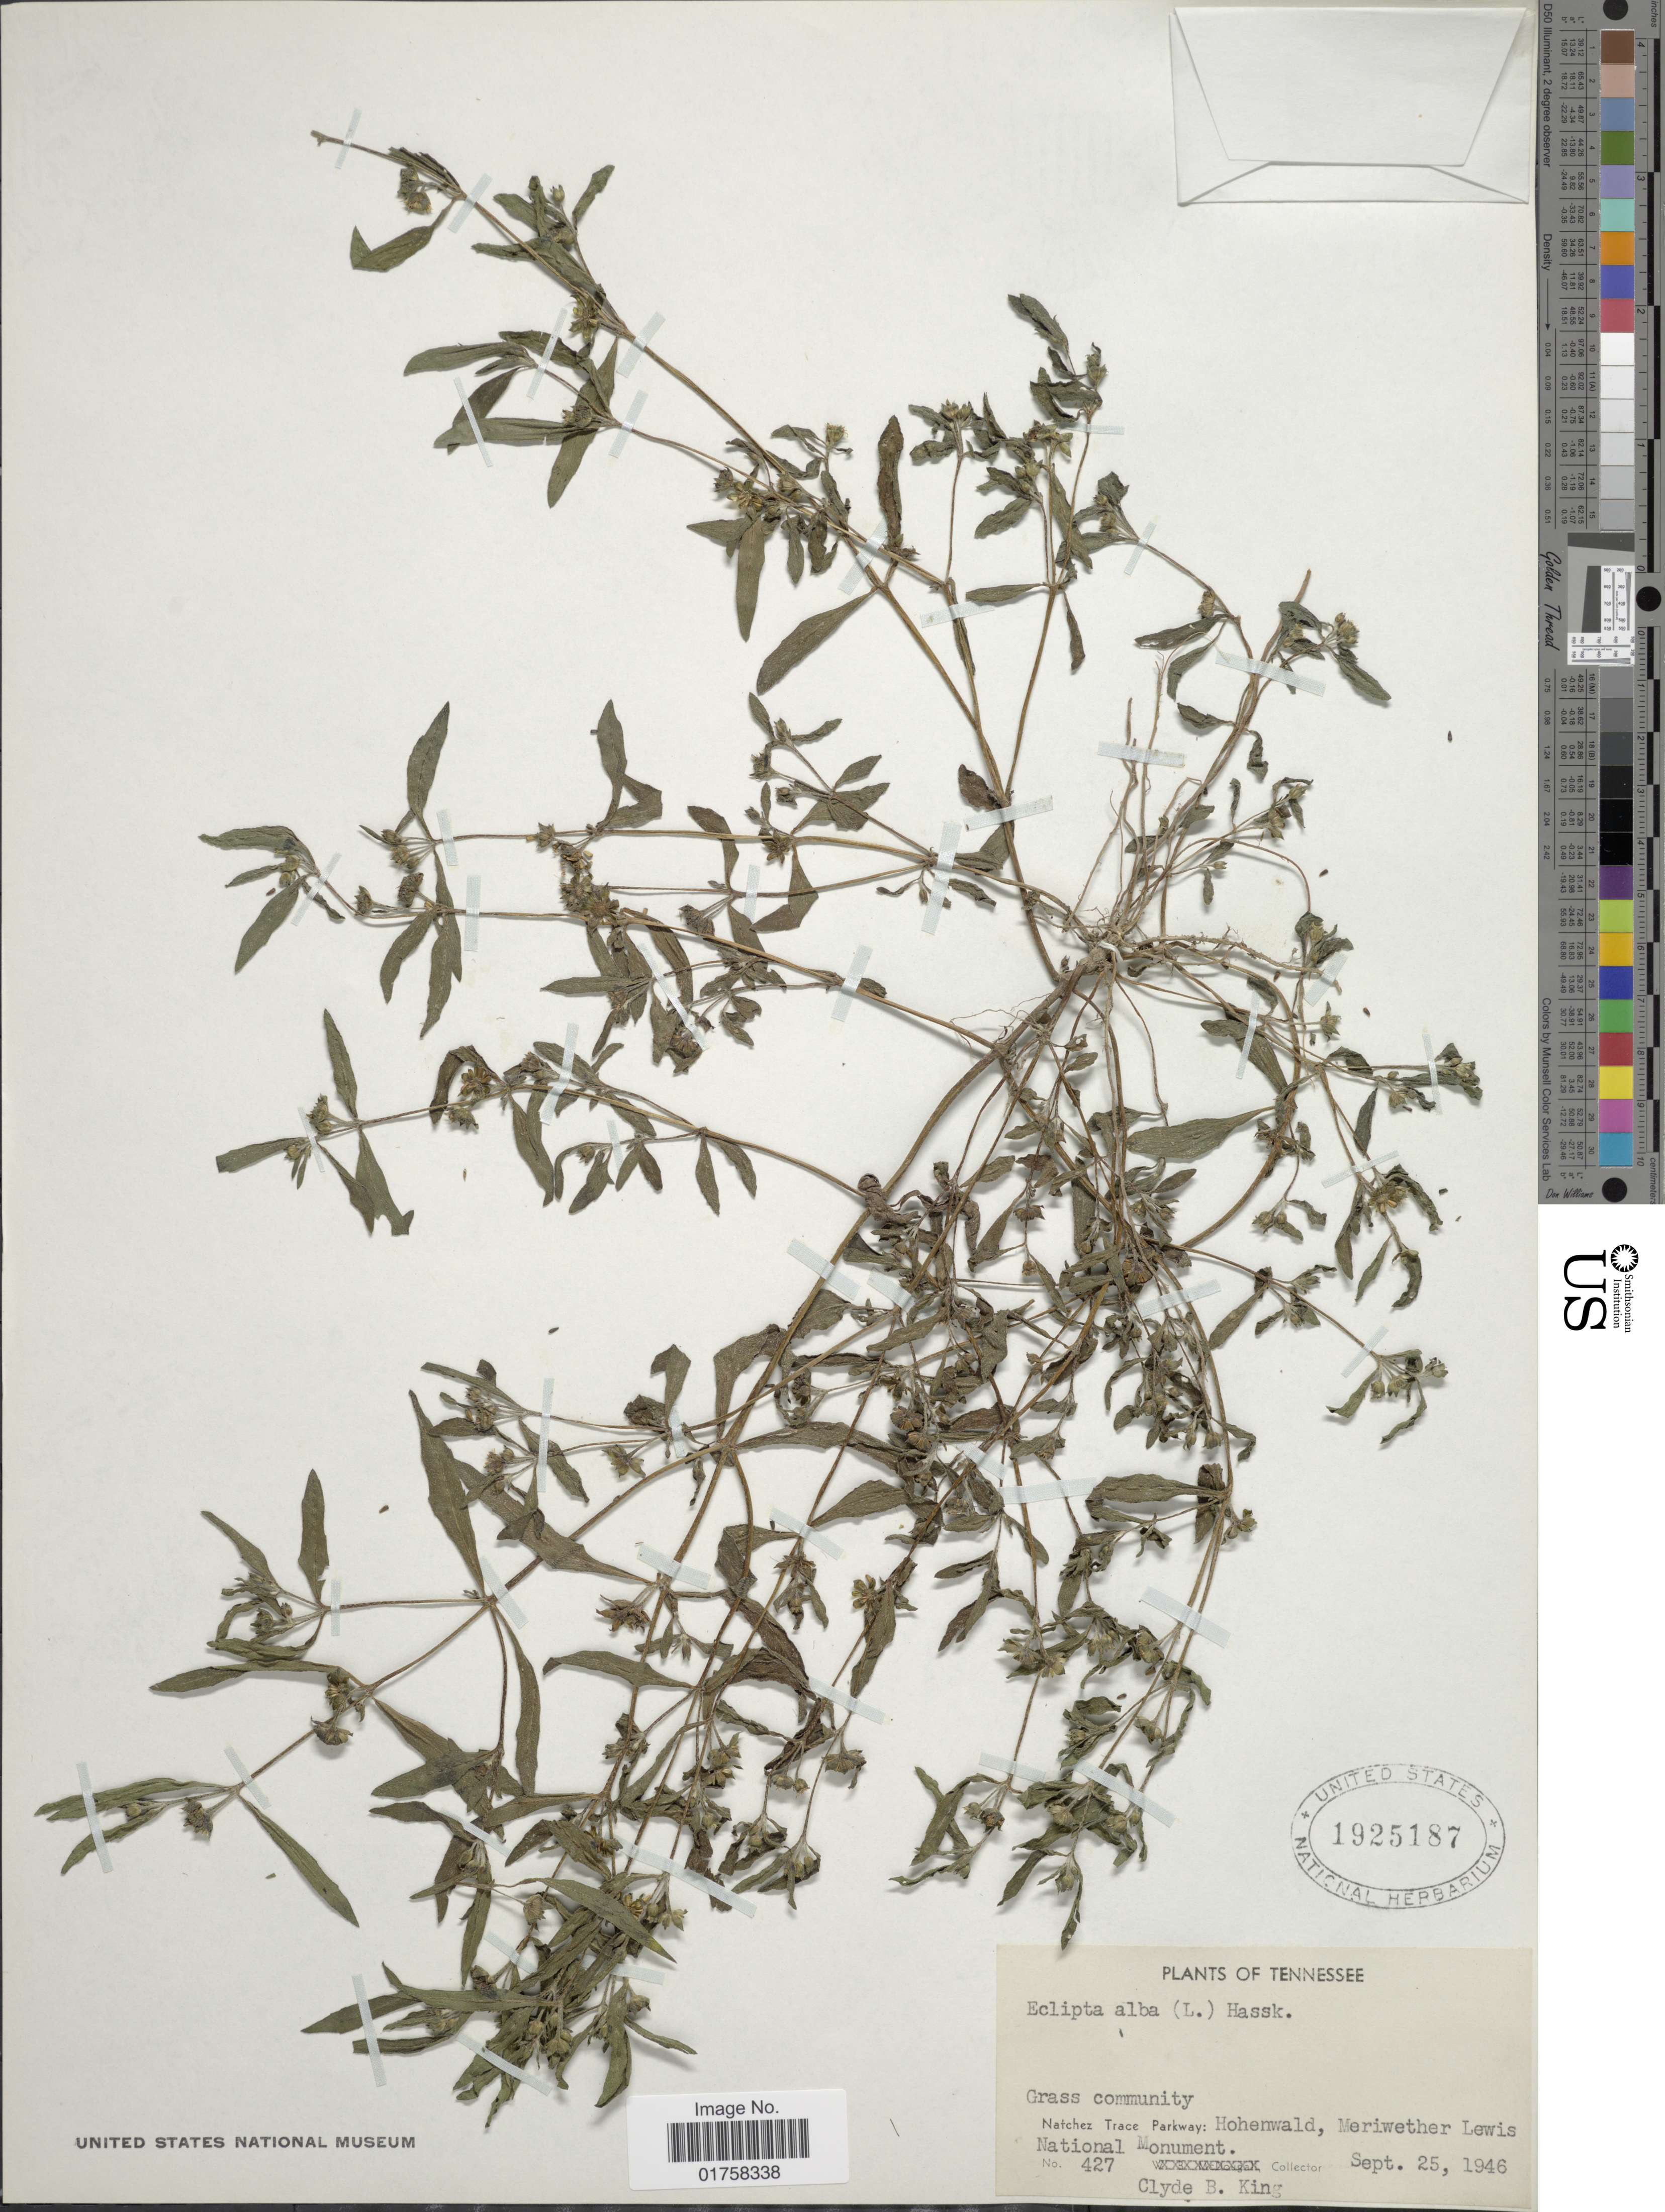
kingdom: Plantae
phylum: Tracheophyta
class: Magnoliopsida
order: Asterales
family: Asteraceae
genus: Eclipta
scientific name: Eclipta alba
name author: (L.) Hassk.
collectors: C. King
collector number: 427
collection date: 1946-09-25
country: United States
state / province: Tennessee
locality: Grass community, Natchez Trace Parkway: Hohenwald, Meriwether Lewis National Monument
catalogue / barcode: US 1925187